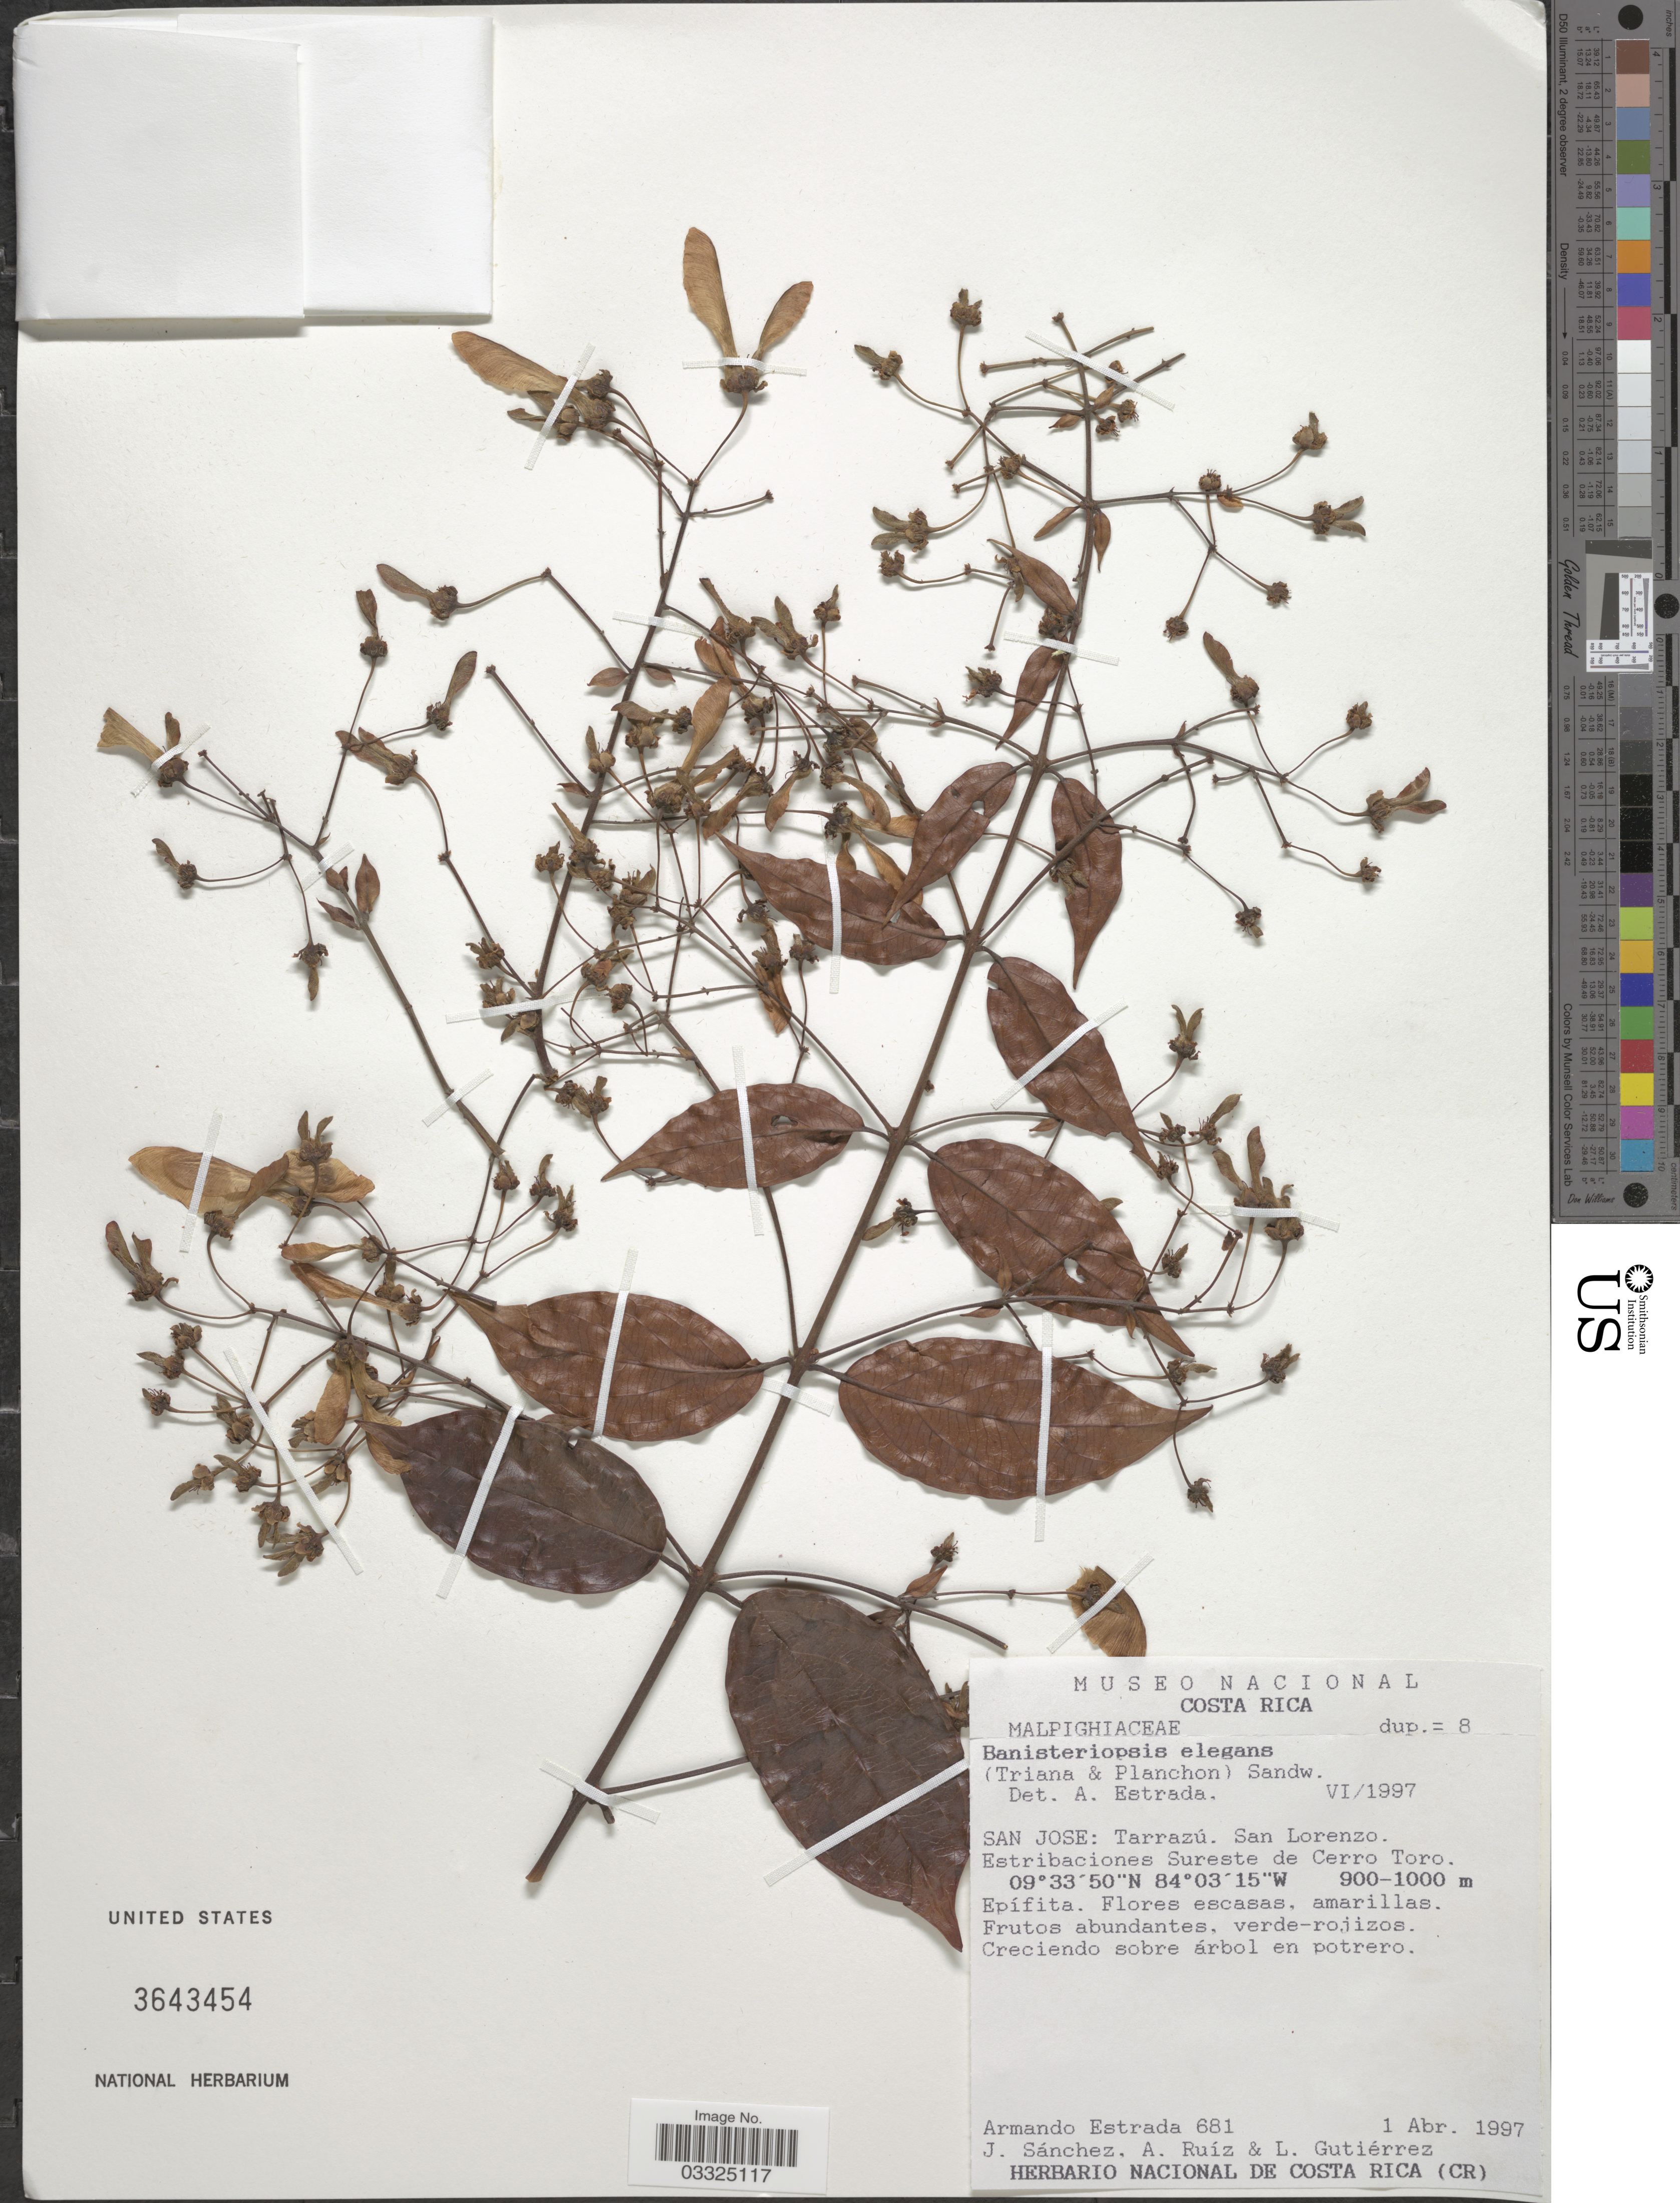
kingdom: Plantae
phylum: Tracheophyta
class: Magnoliopsida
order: Malpighiales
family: Malpighiaceae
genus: Banisteriopsis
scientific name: Banisteriopsis elegans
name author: (Triana & Planch.) Sandwith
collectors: A. Estrada, J. Sánchez, A. Ruiz & L. Gutiérrez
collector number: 681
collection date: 1997-04-01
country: Costa Rica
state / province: San José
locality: Tarrazú. San Lorenzo. Estribaciones Sureste de Cerro Toro.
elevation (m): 900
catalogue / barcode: US 3643454